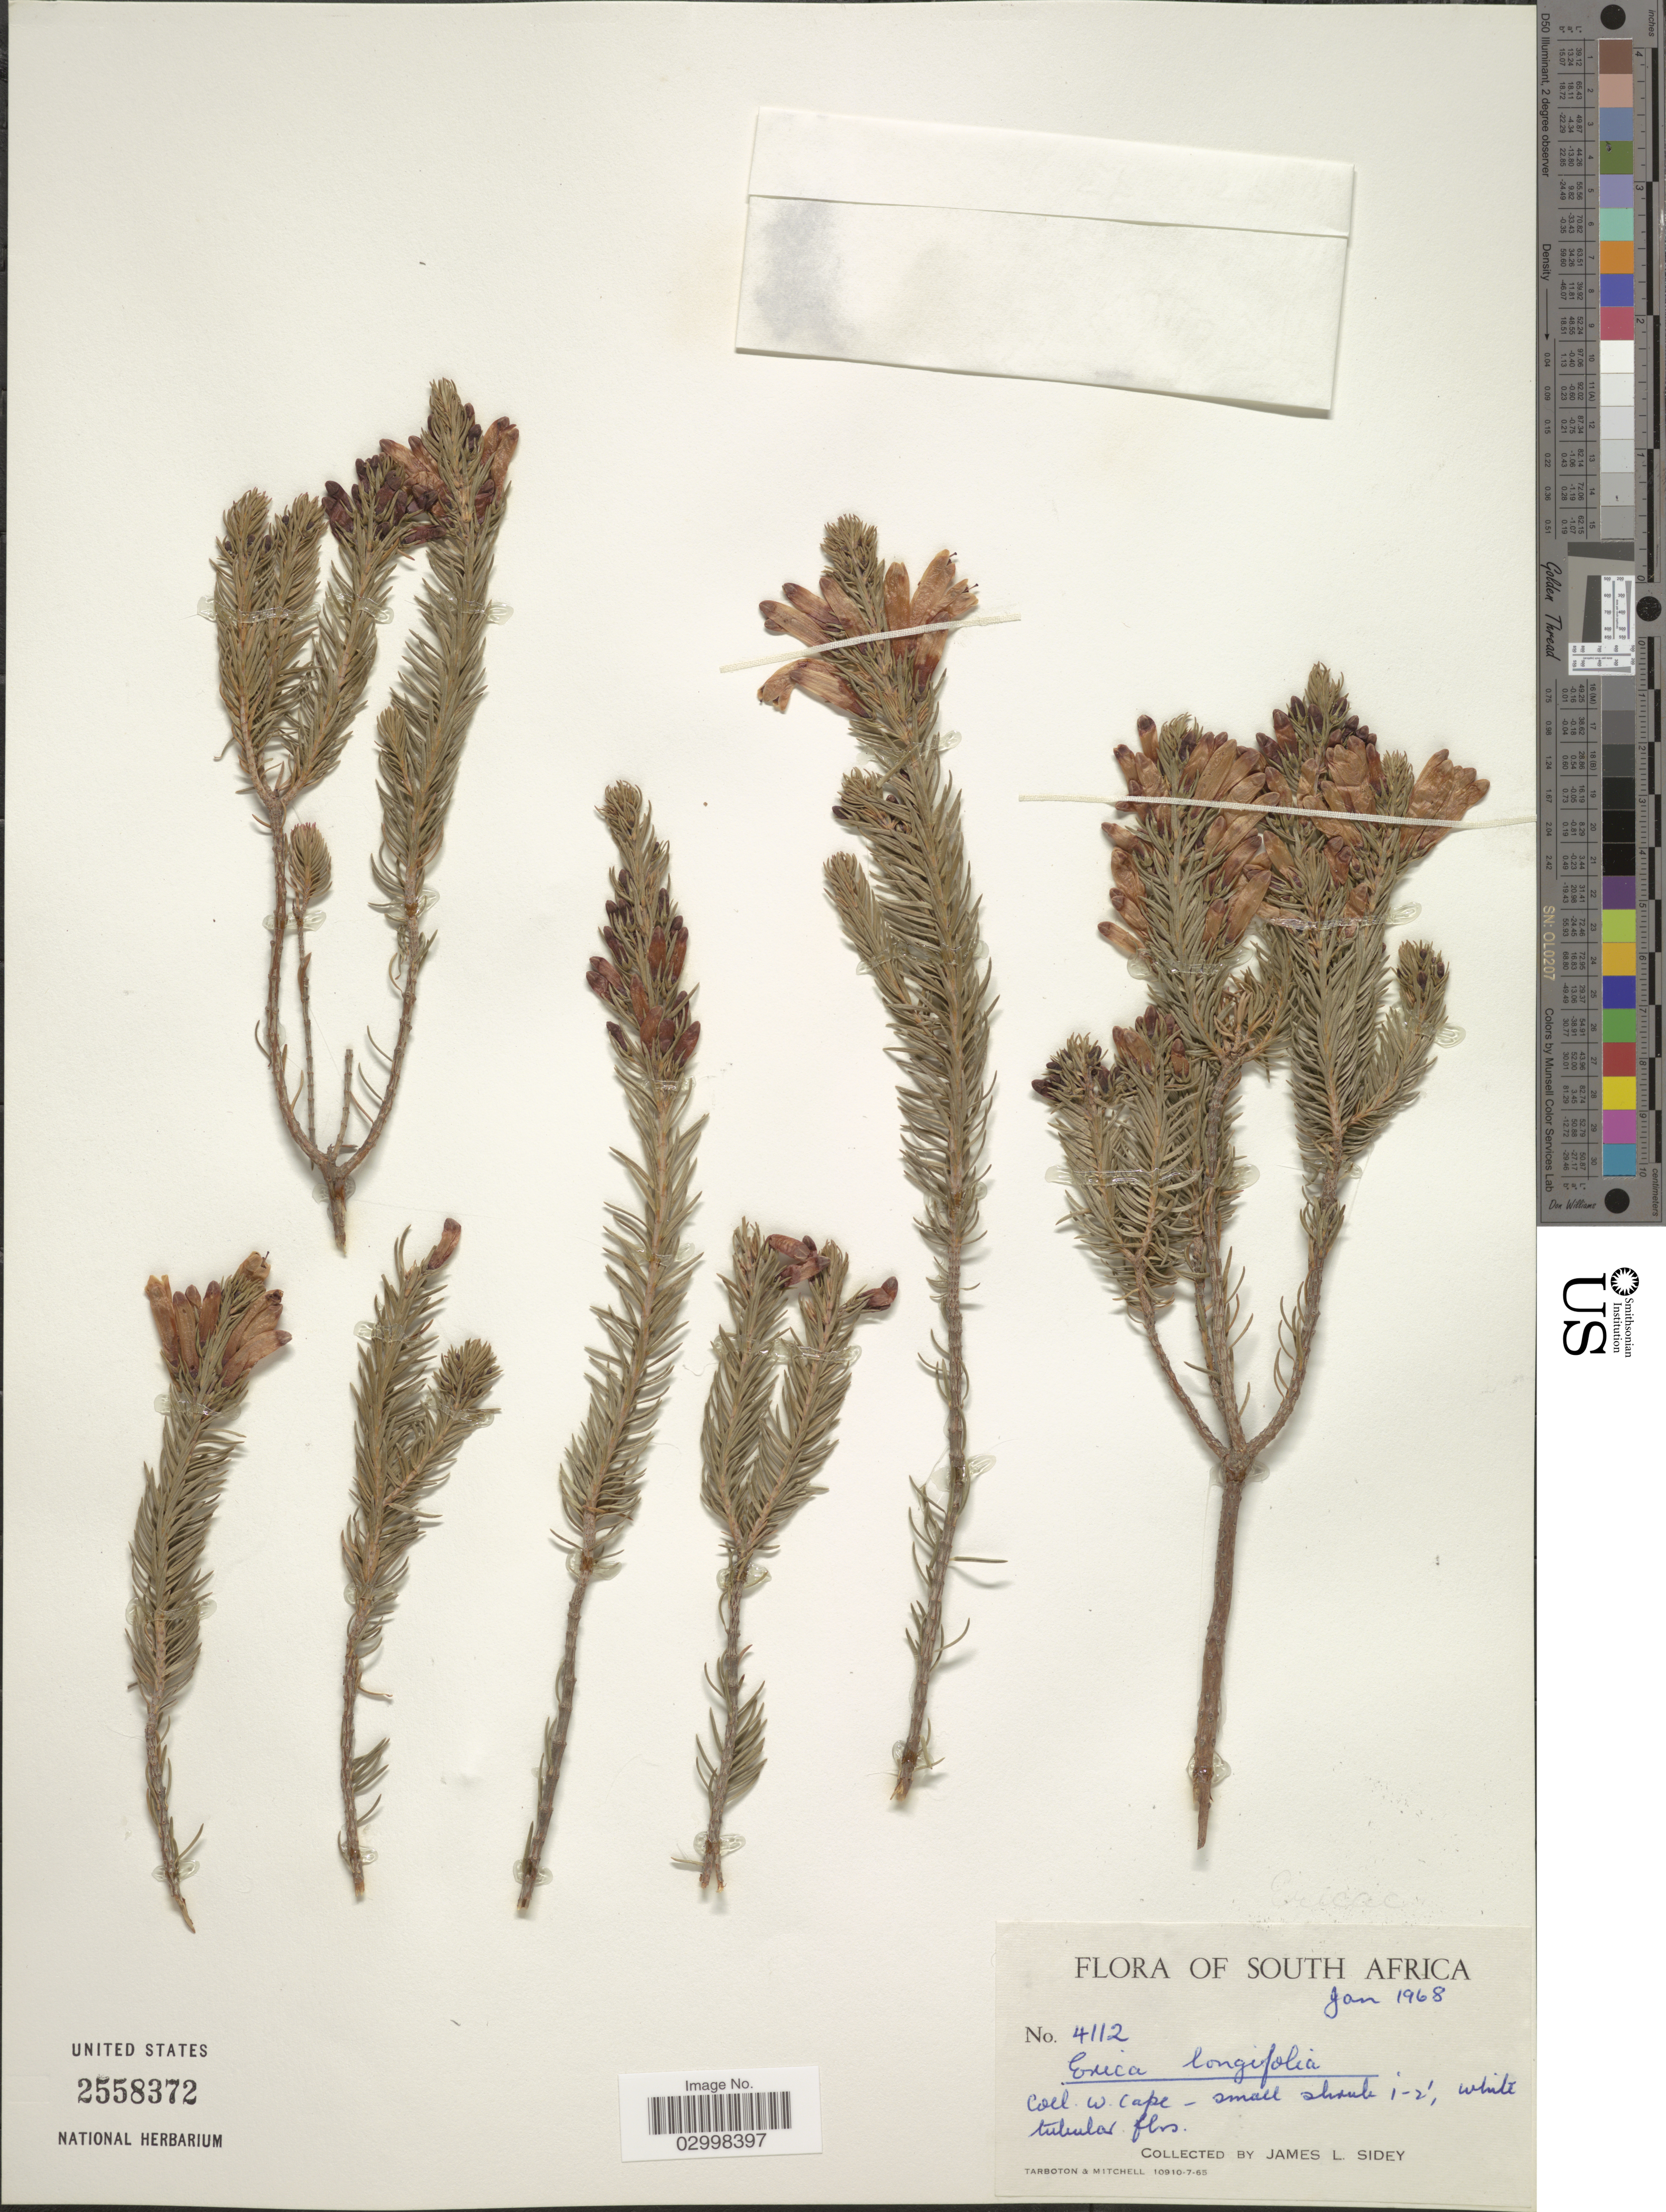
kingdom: Plantae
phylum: Tracheophyta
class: Magnoliopsida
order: Ericales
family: Ericaceae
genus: Erica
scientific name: Erica longifolia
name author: F. A. Bauer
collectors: J. L. Sidey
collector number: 4112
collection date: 1968-01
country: South Africa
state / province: Western Cape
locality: Coll. W Cape.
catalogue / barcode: US 2558372